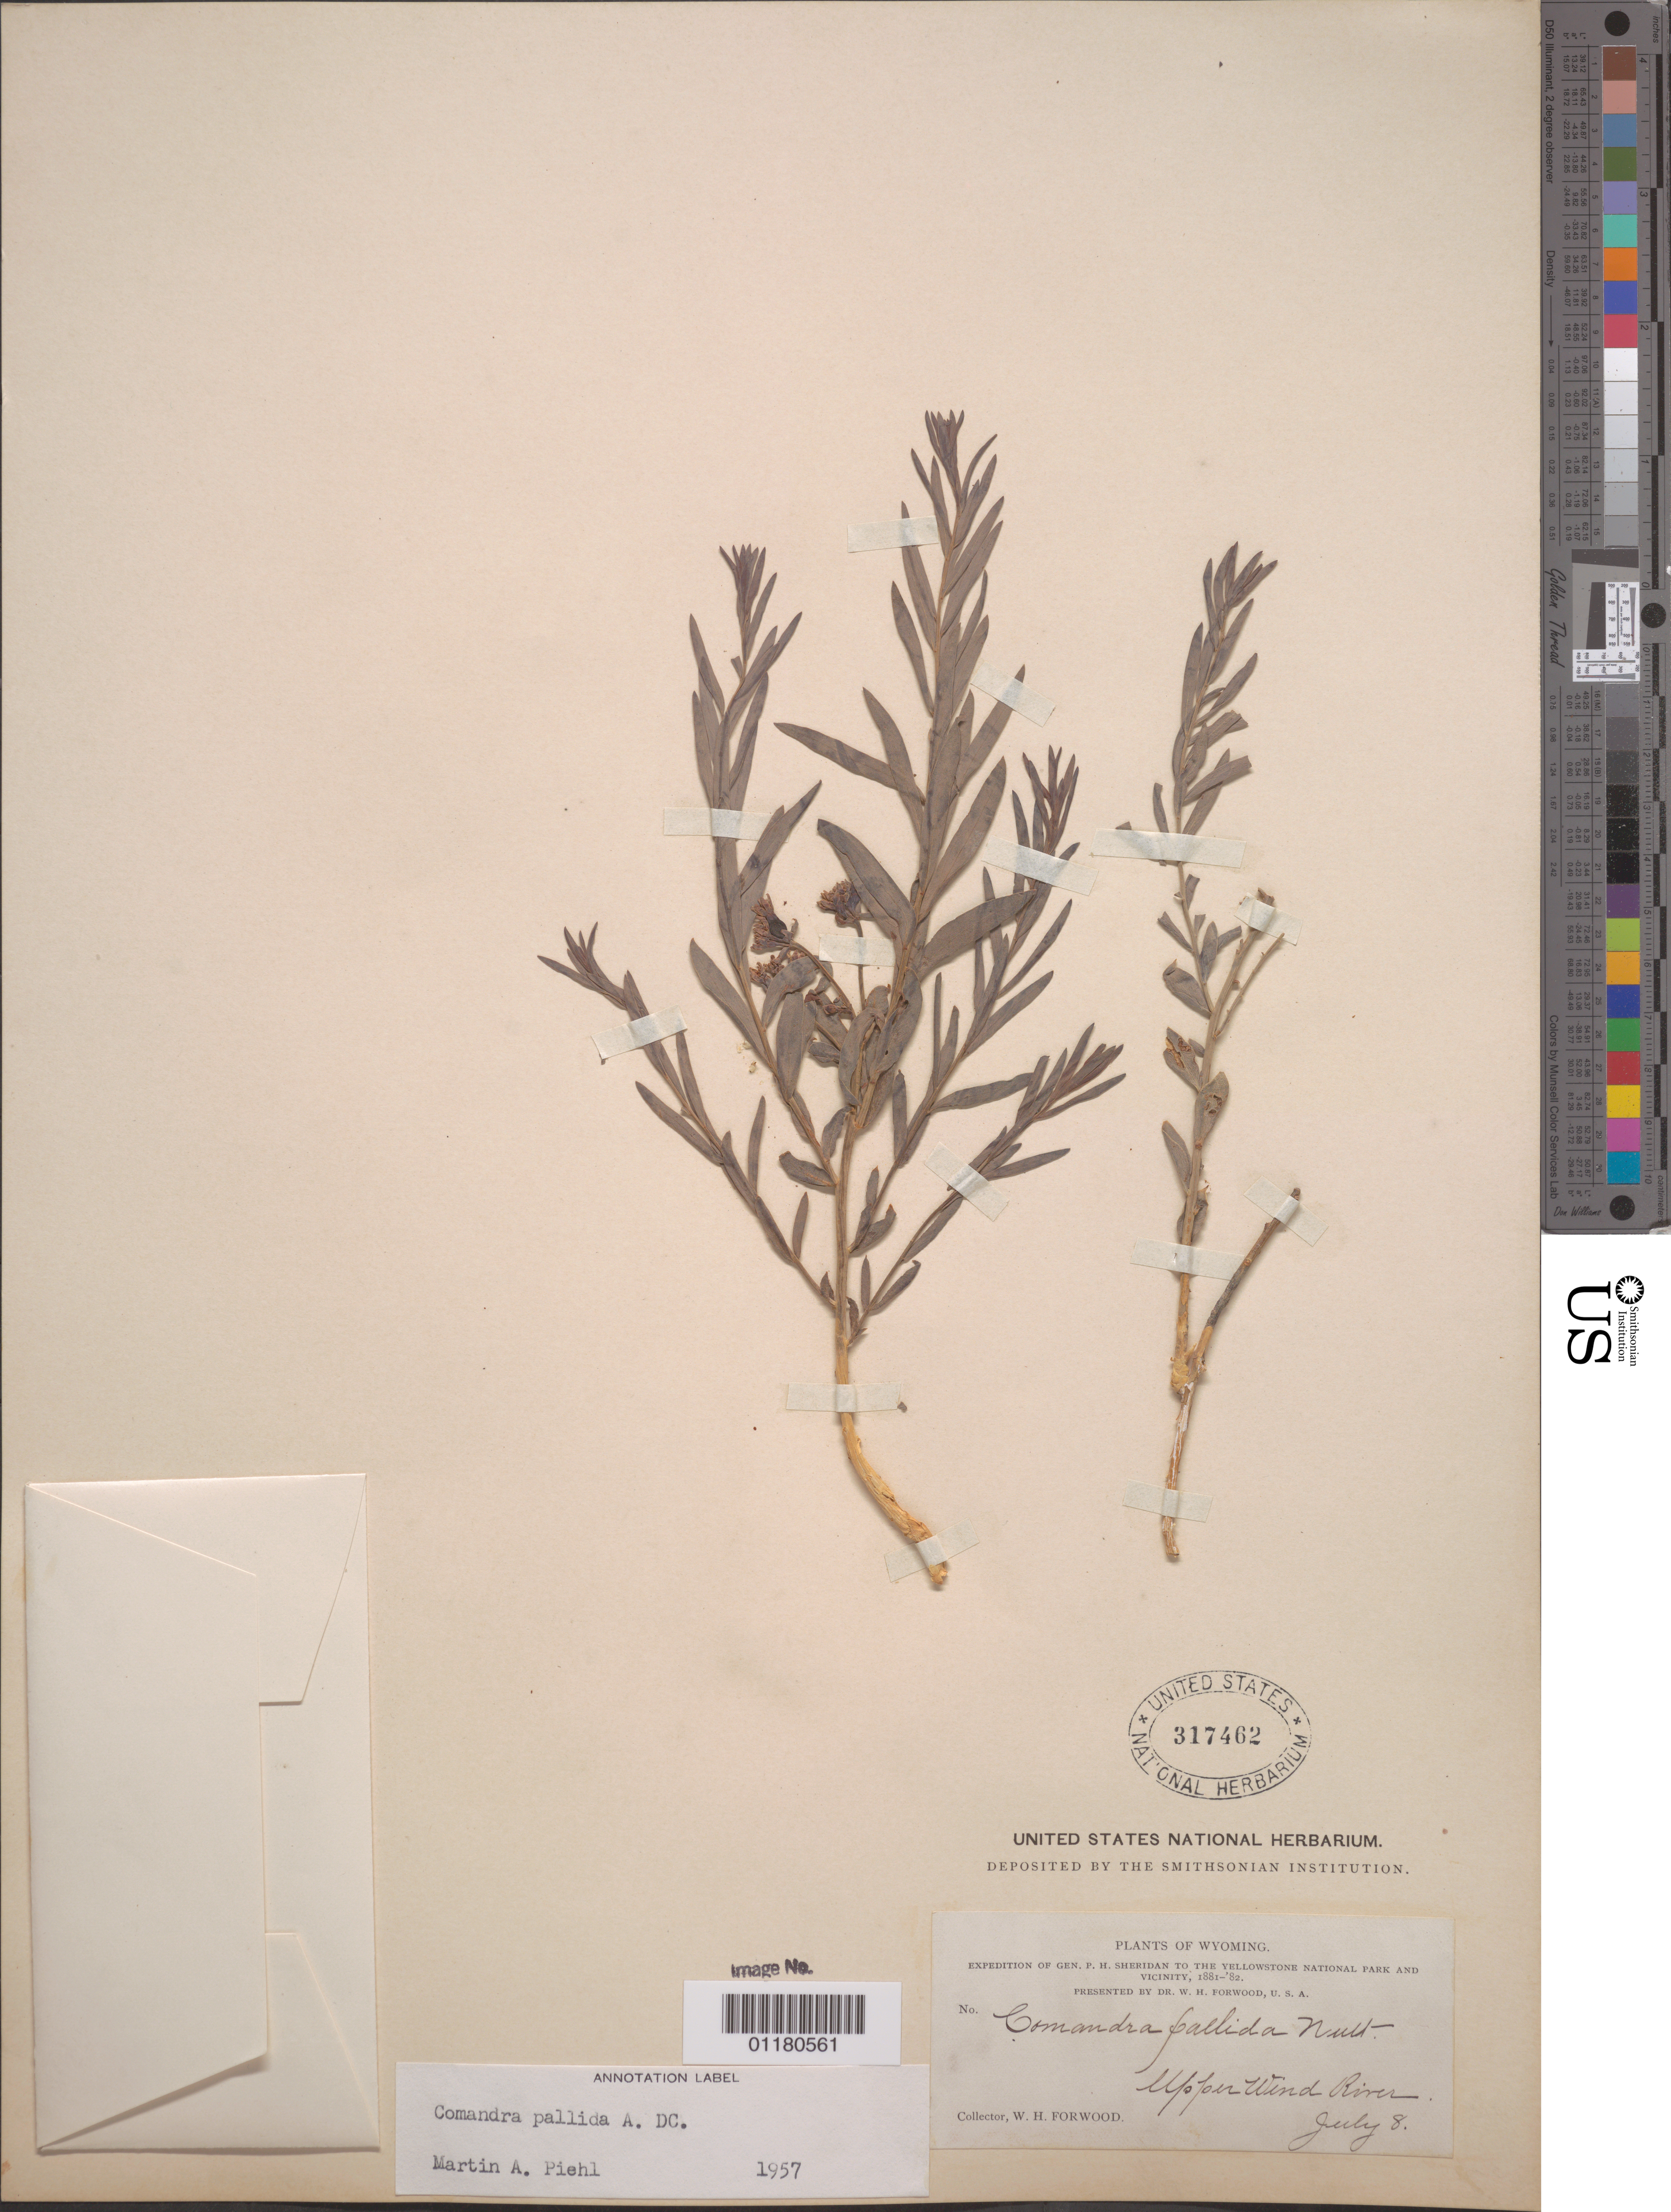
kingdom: Plantae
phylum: Tracheophyta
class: Magnoliopsida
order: Santalales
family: Comandraceae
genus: Comandra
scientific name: Comandra pallida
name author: A. DC.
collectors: W. Forwood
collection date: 1881-07-08/1882-07-08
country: United States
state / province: Wyoming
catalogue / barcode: US 317462